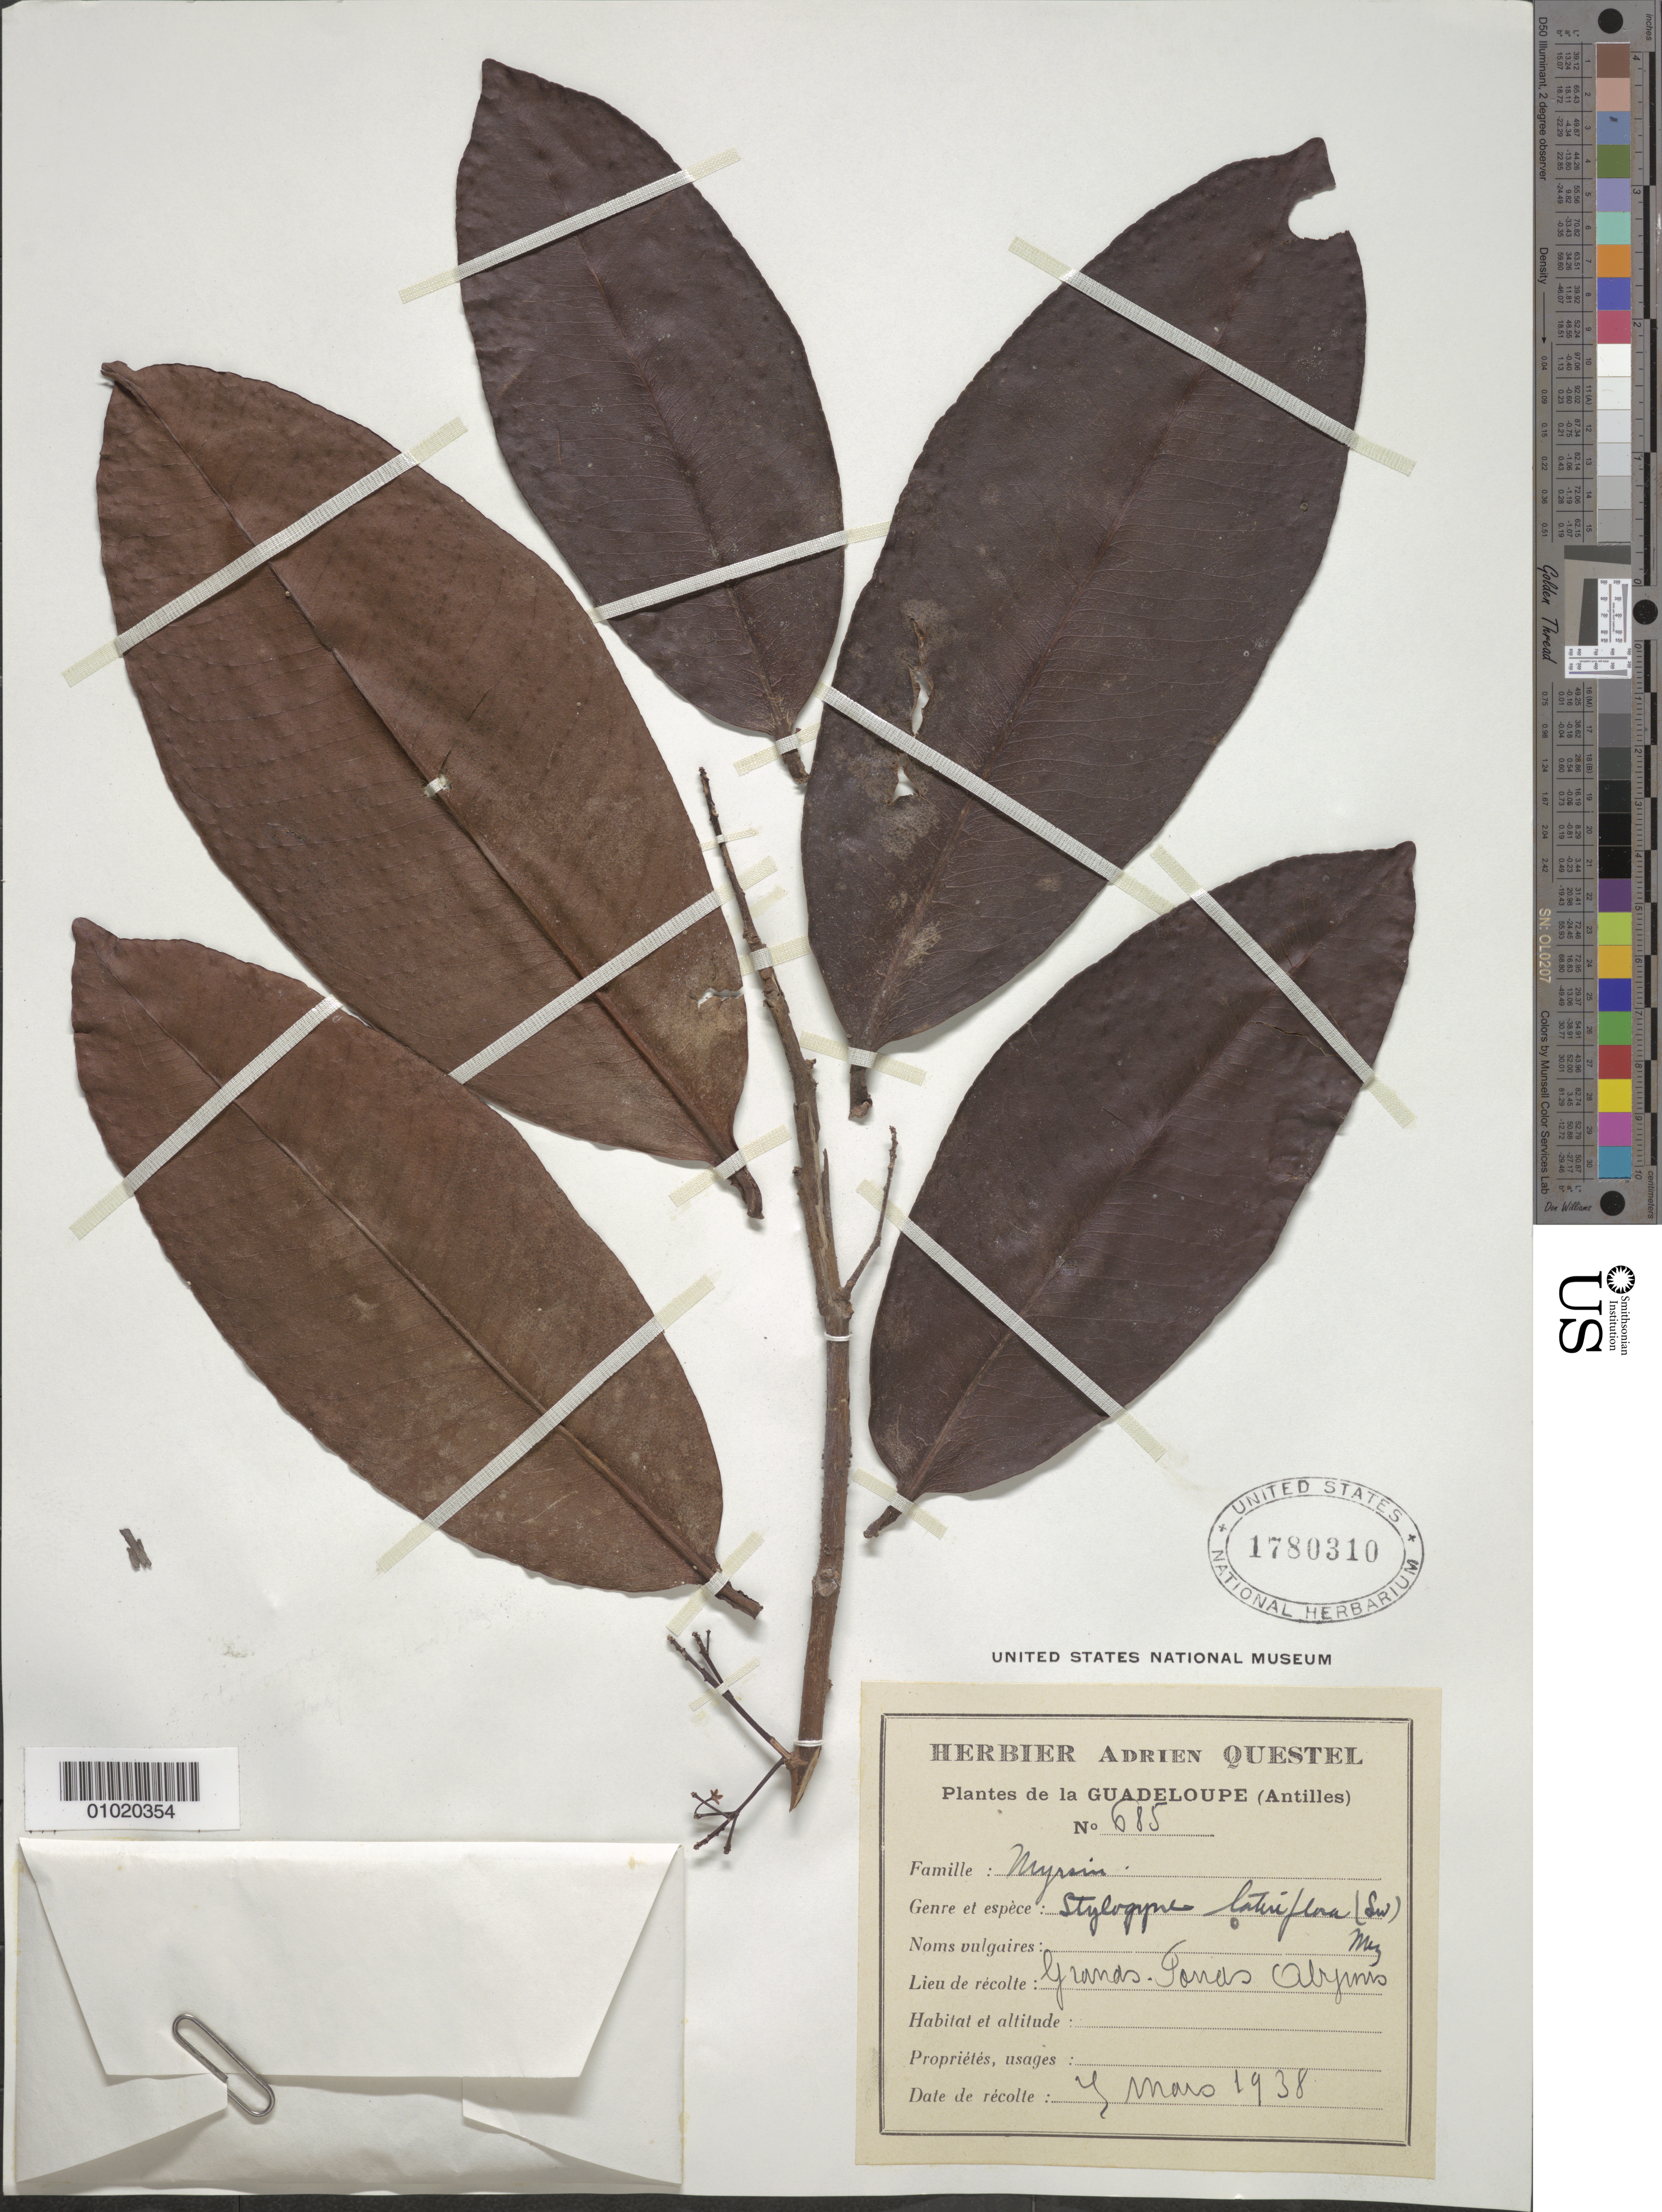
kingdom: Plantae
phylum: Tracheophyta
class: Magnoliopsida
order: Ericales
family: Primulaceae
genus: Stylogyne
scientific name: Stylogyne lateriflora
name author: (Sw.) Mez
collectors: A. Questel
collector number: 685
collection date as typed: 04 Mar 1938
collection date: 1938-03-04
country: Guadeloupe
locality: Grands Fonds Abymes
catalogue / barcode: US 1780310